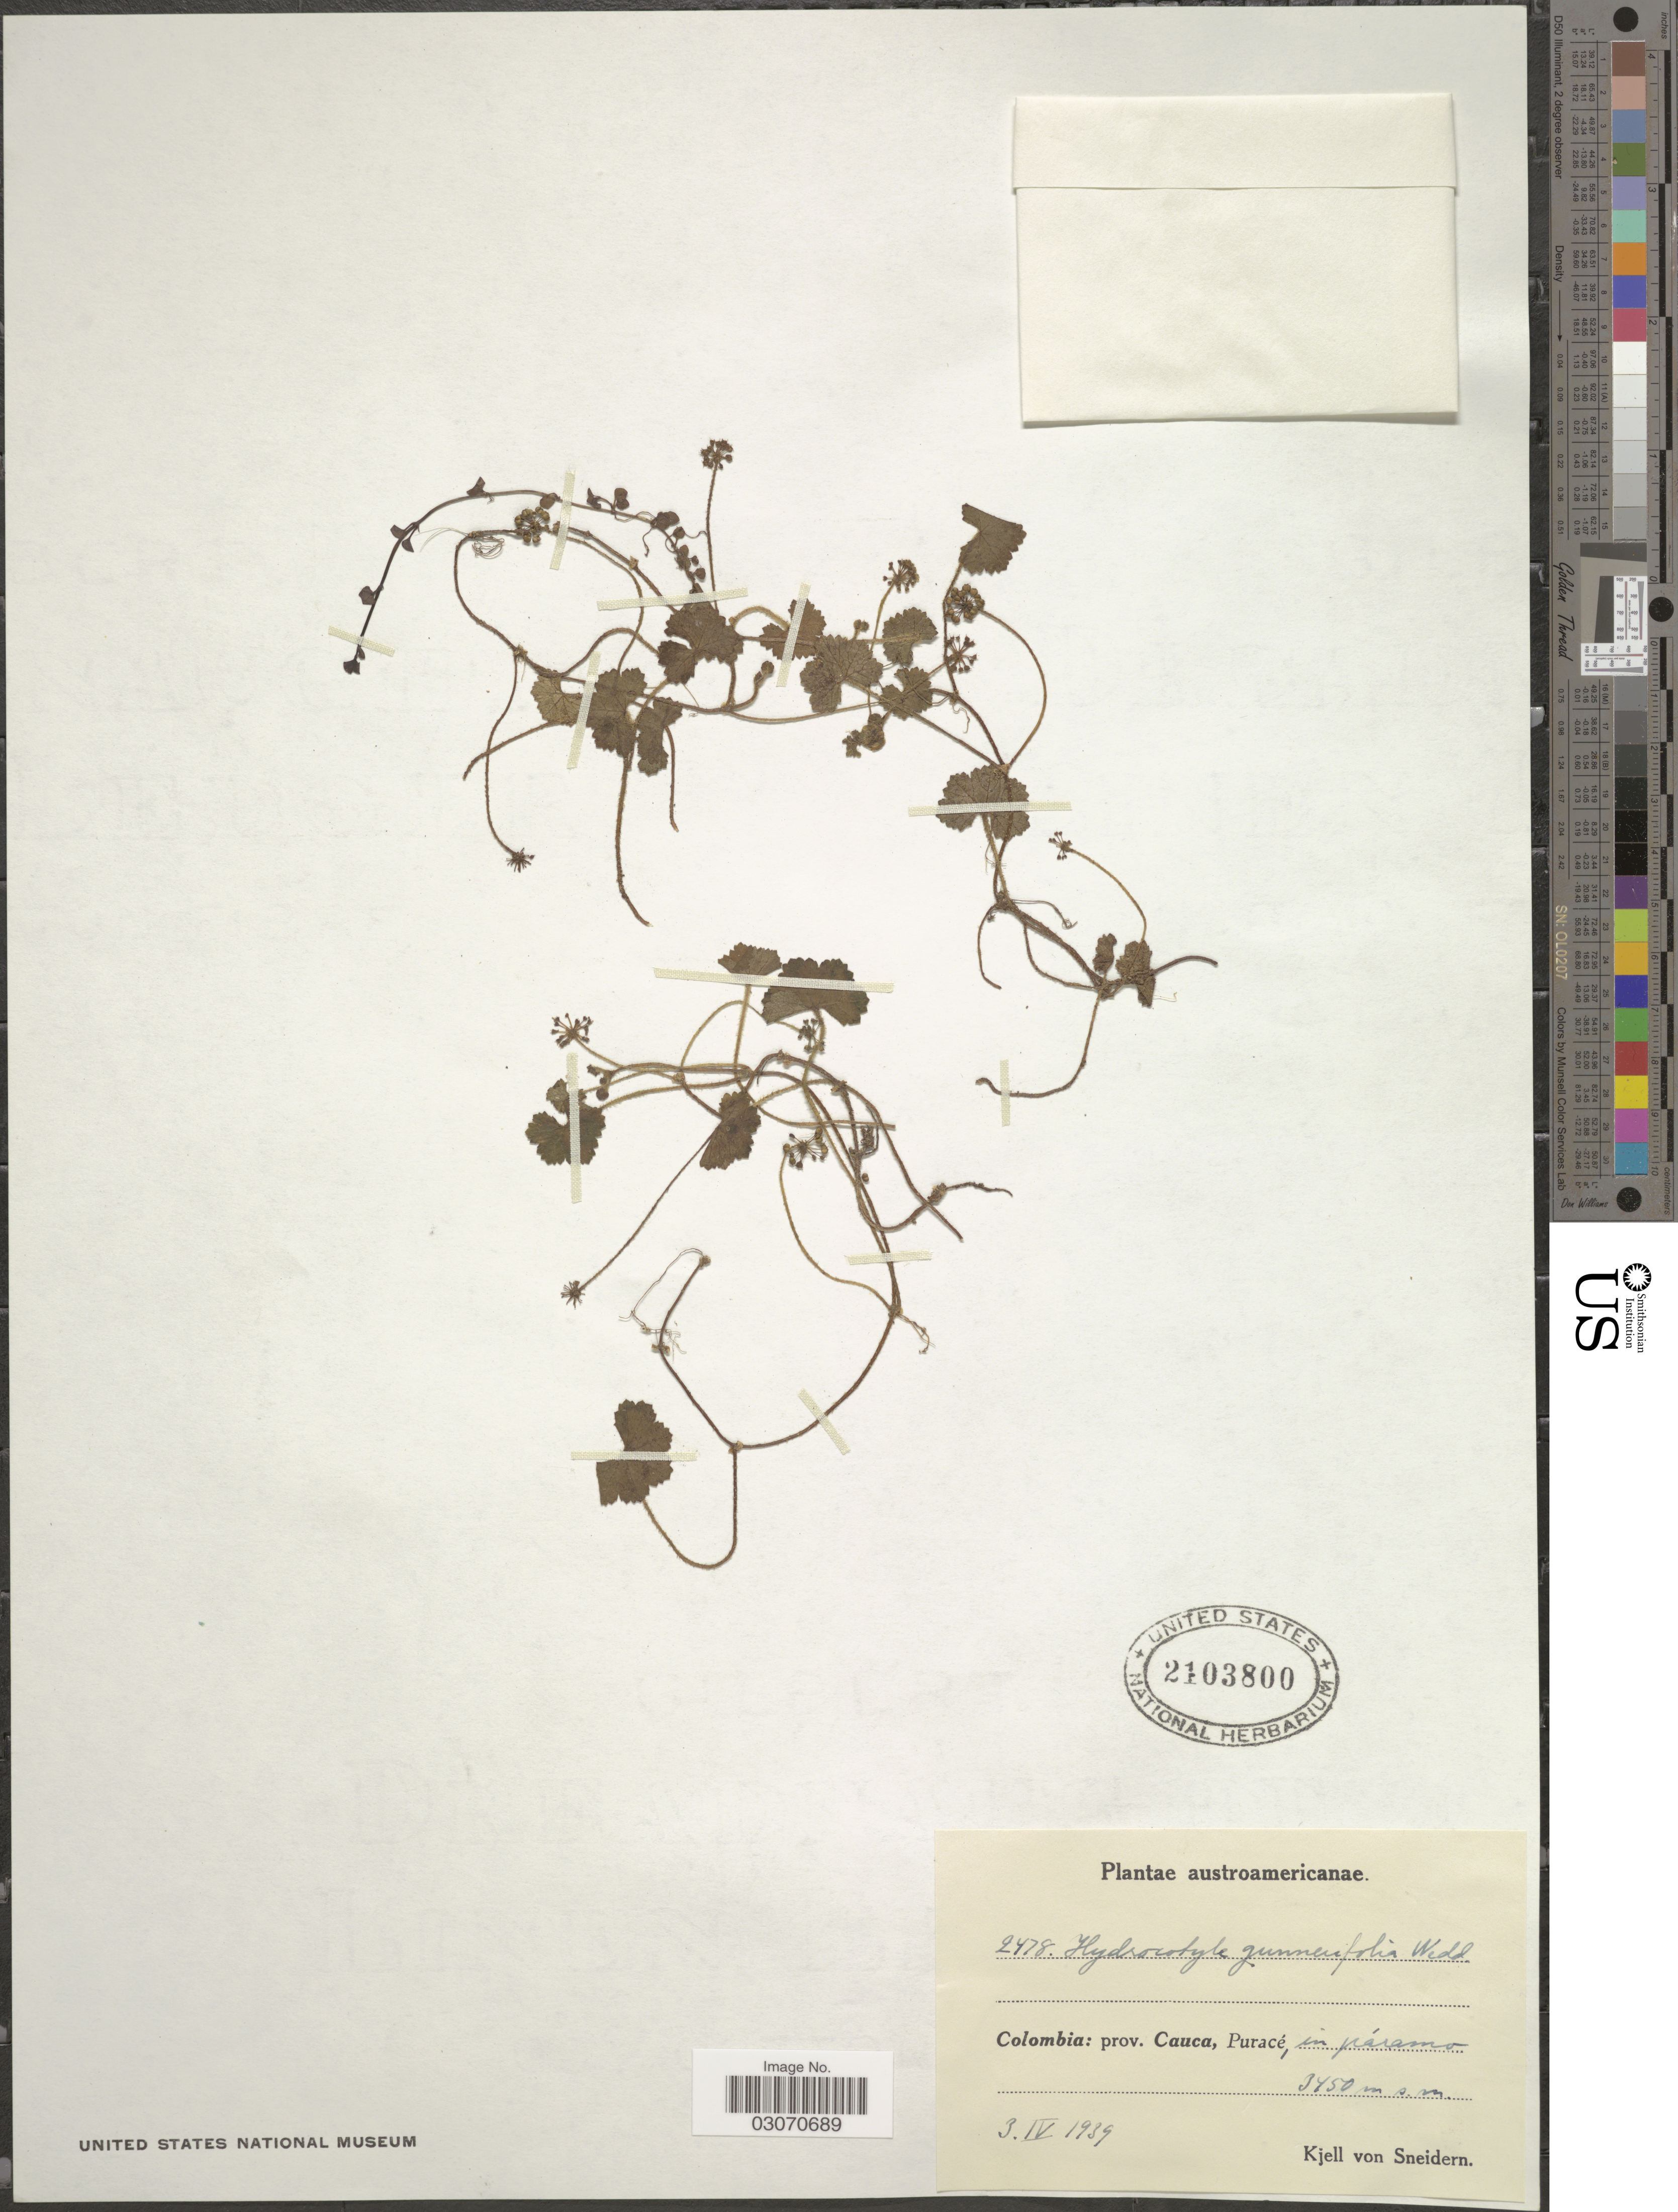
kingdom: Plantae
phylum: Tracheophyta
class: Magnoliopsida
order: Apiales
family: Araliaceae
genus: Hydrocotyle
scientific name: Hydrocotyle gunnerifolia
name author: Wedd.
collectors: K. von Sneidern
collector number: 2478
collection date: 1939-04-03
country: Colombia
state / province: Cauca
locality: Puracé.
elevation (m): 3450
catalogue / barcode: US 2103800